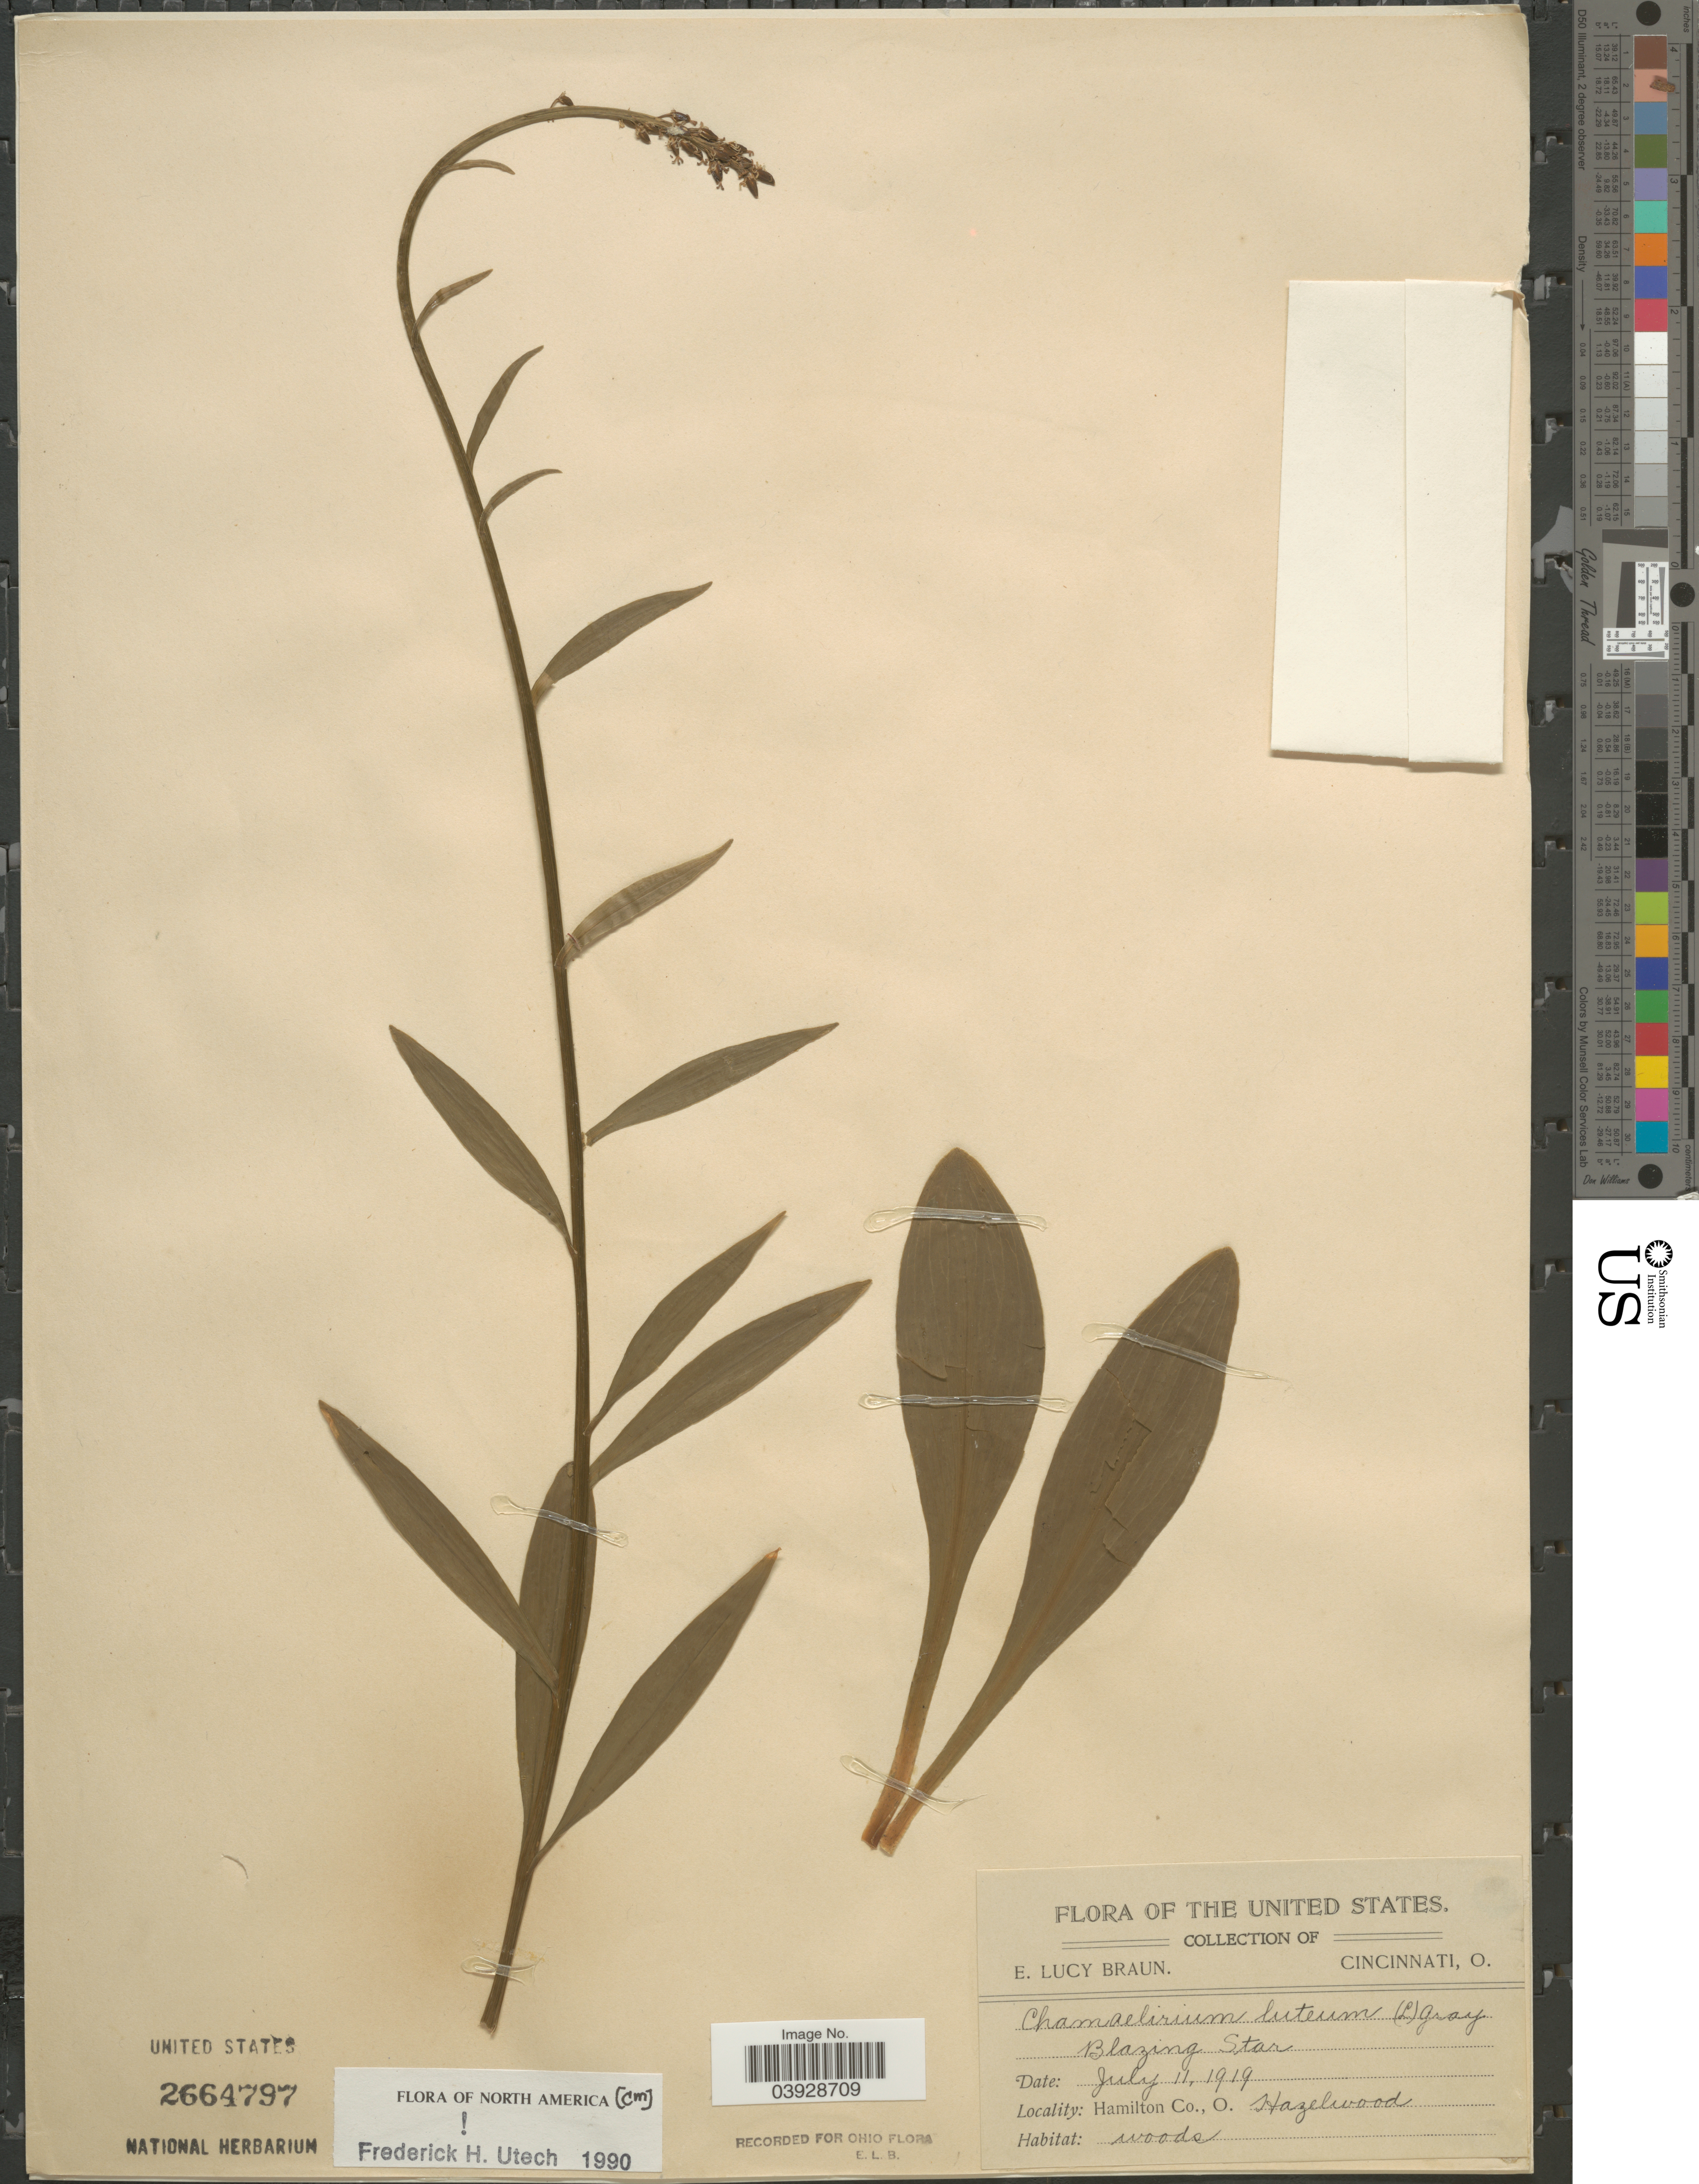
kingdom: Plantae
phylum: Tracheophyta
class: Liliopsida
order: Liliales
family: Melanthiaceae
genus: Chamaelirium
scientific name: Chamaelirium luteum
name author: (L.) A. Gray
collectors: E. L. Braun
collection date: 1919-07-11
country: United States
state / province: Ohio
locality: Hamilton Co. Hazelwood.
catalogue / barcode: US 2664797